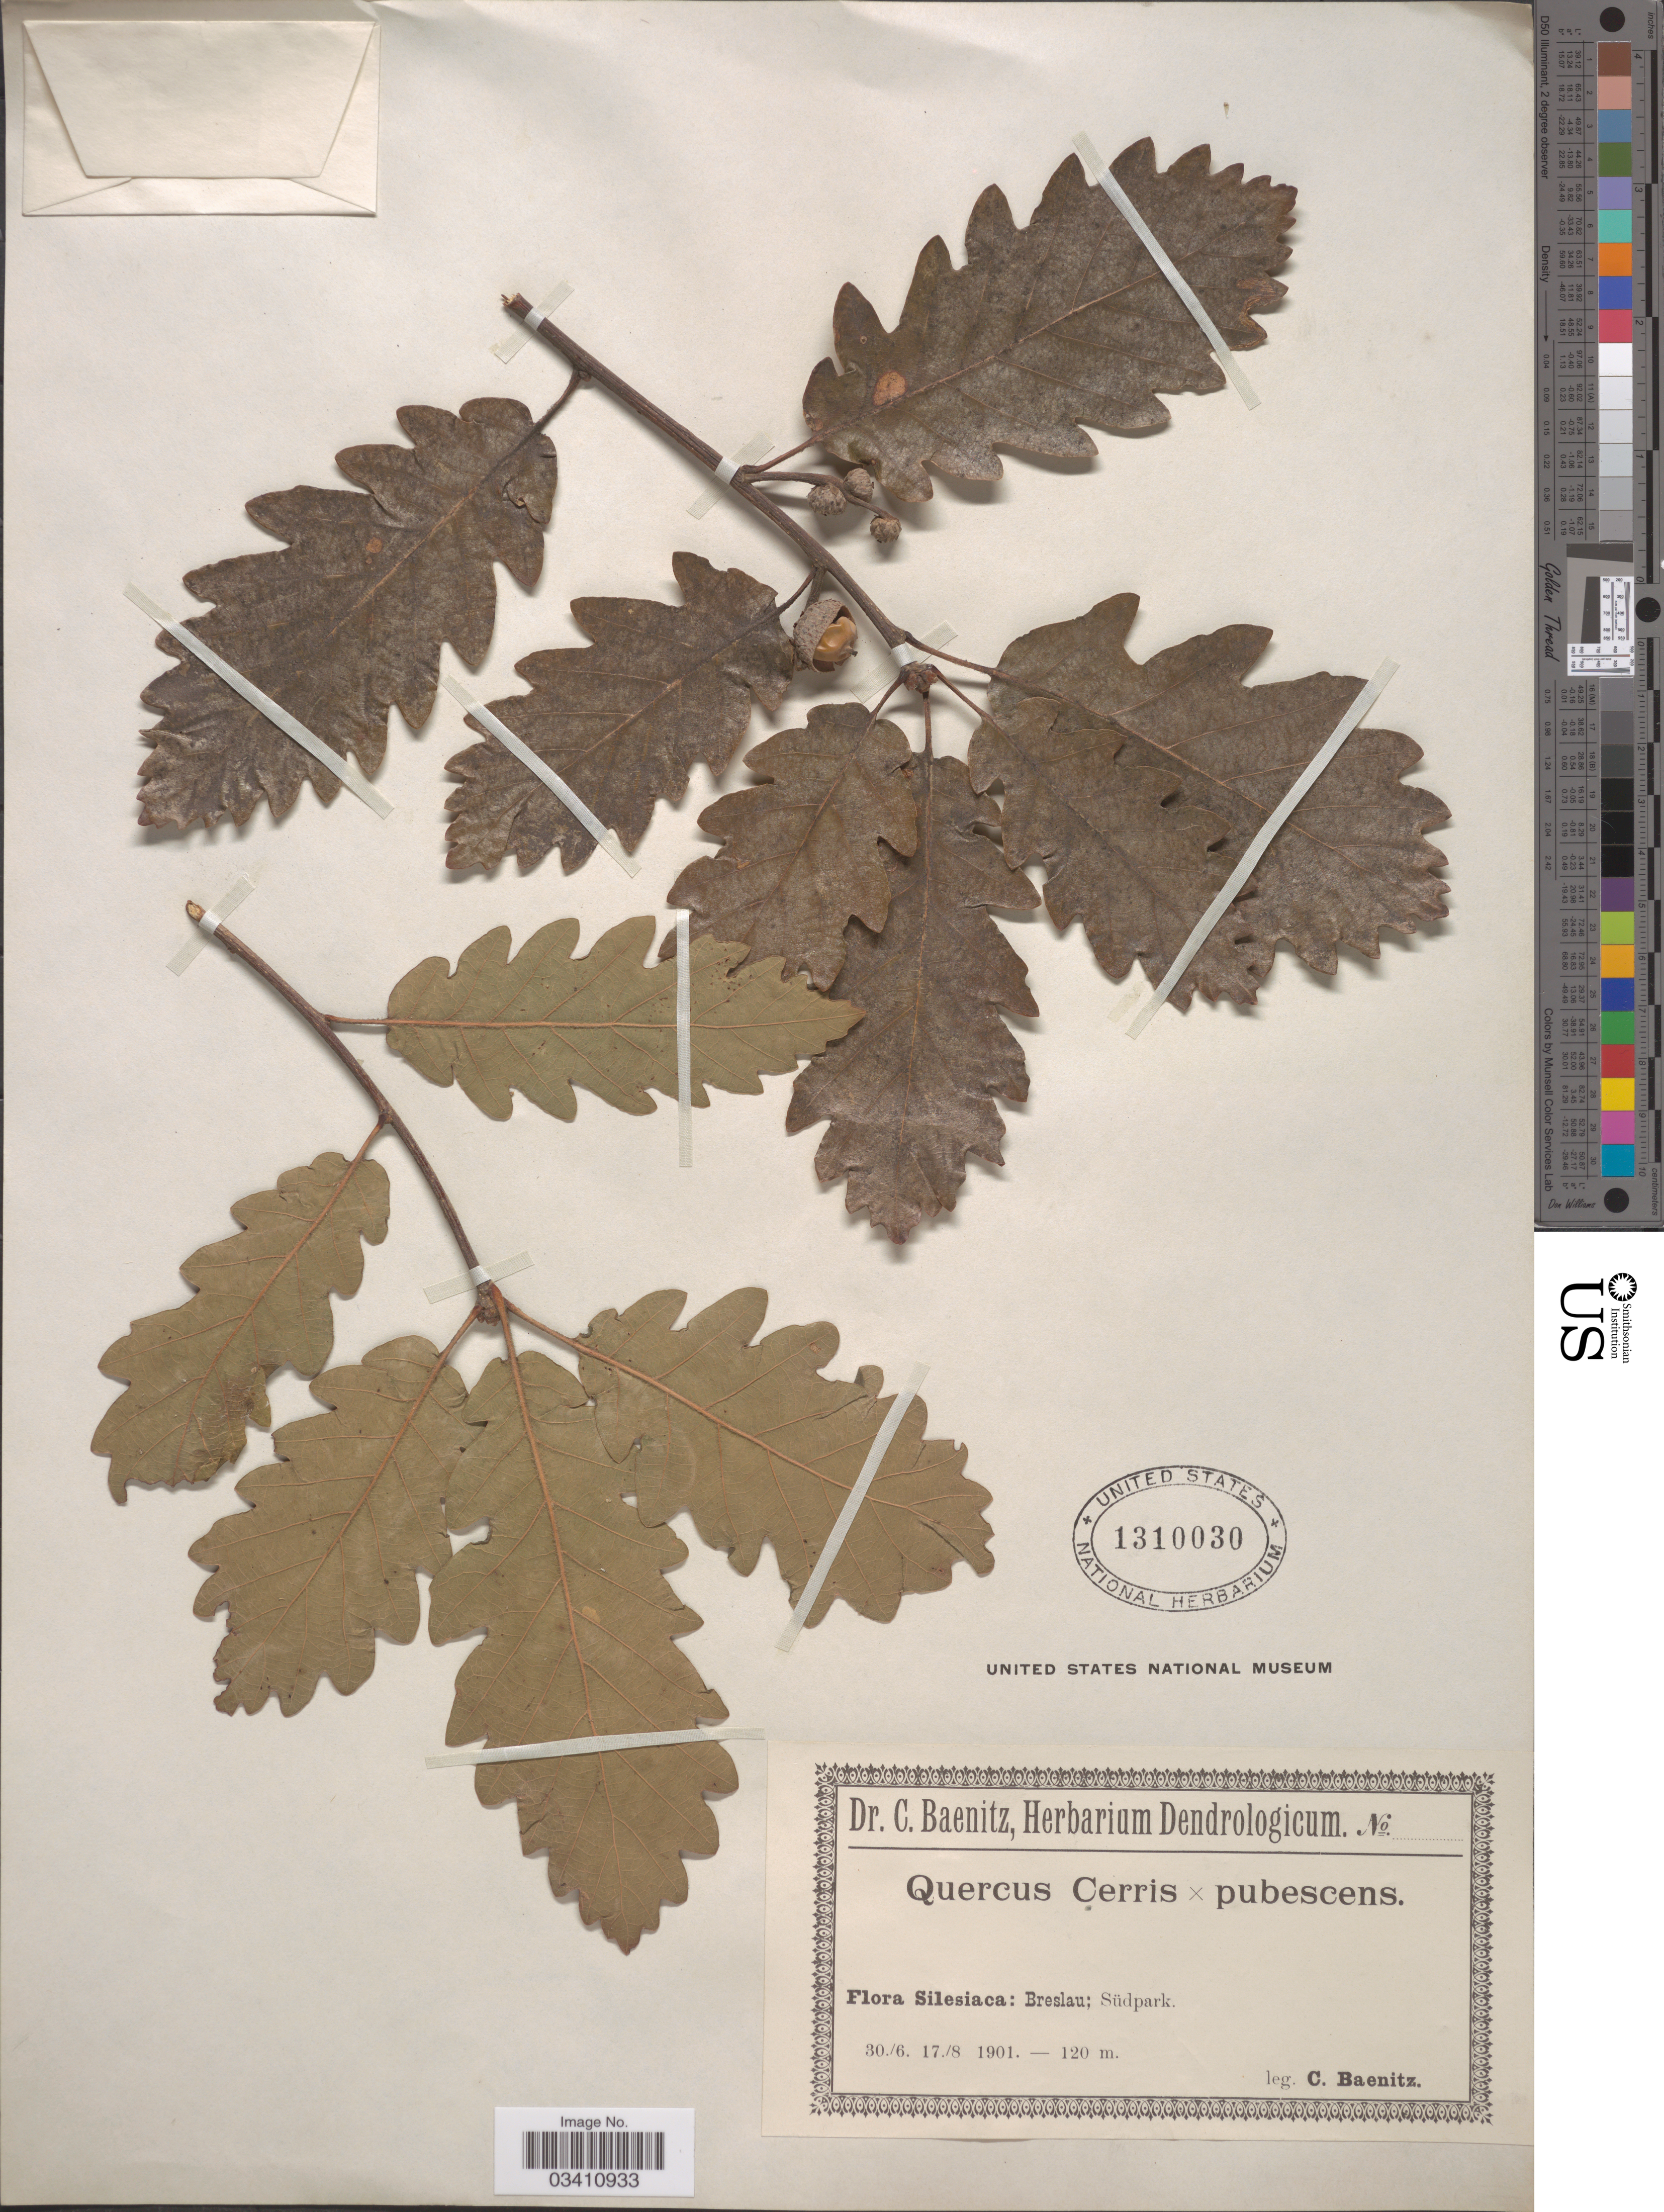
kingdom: Plantae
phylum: Tracheophyta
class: Magnoliopsida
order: Fagales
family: Fagaceae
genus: Quercus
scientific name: Quercus cerris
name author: L.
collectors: C. G. Baenitz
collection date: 1901-06-30/1901-08-17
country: Poland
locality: Silesiaca: Breslau; Südpark.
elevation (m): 120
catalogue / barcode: US 1310030